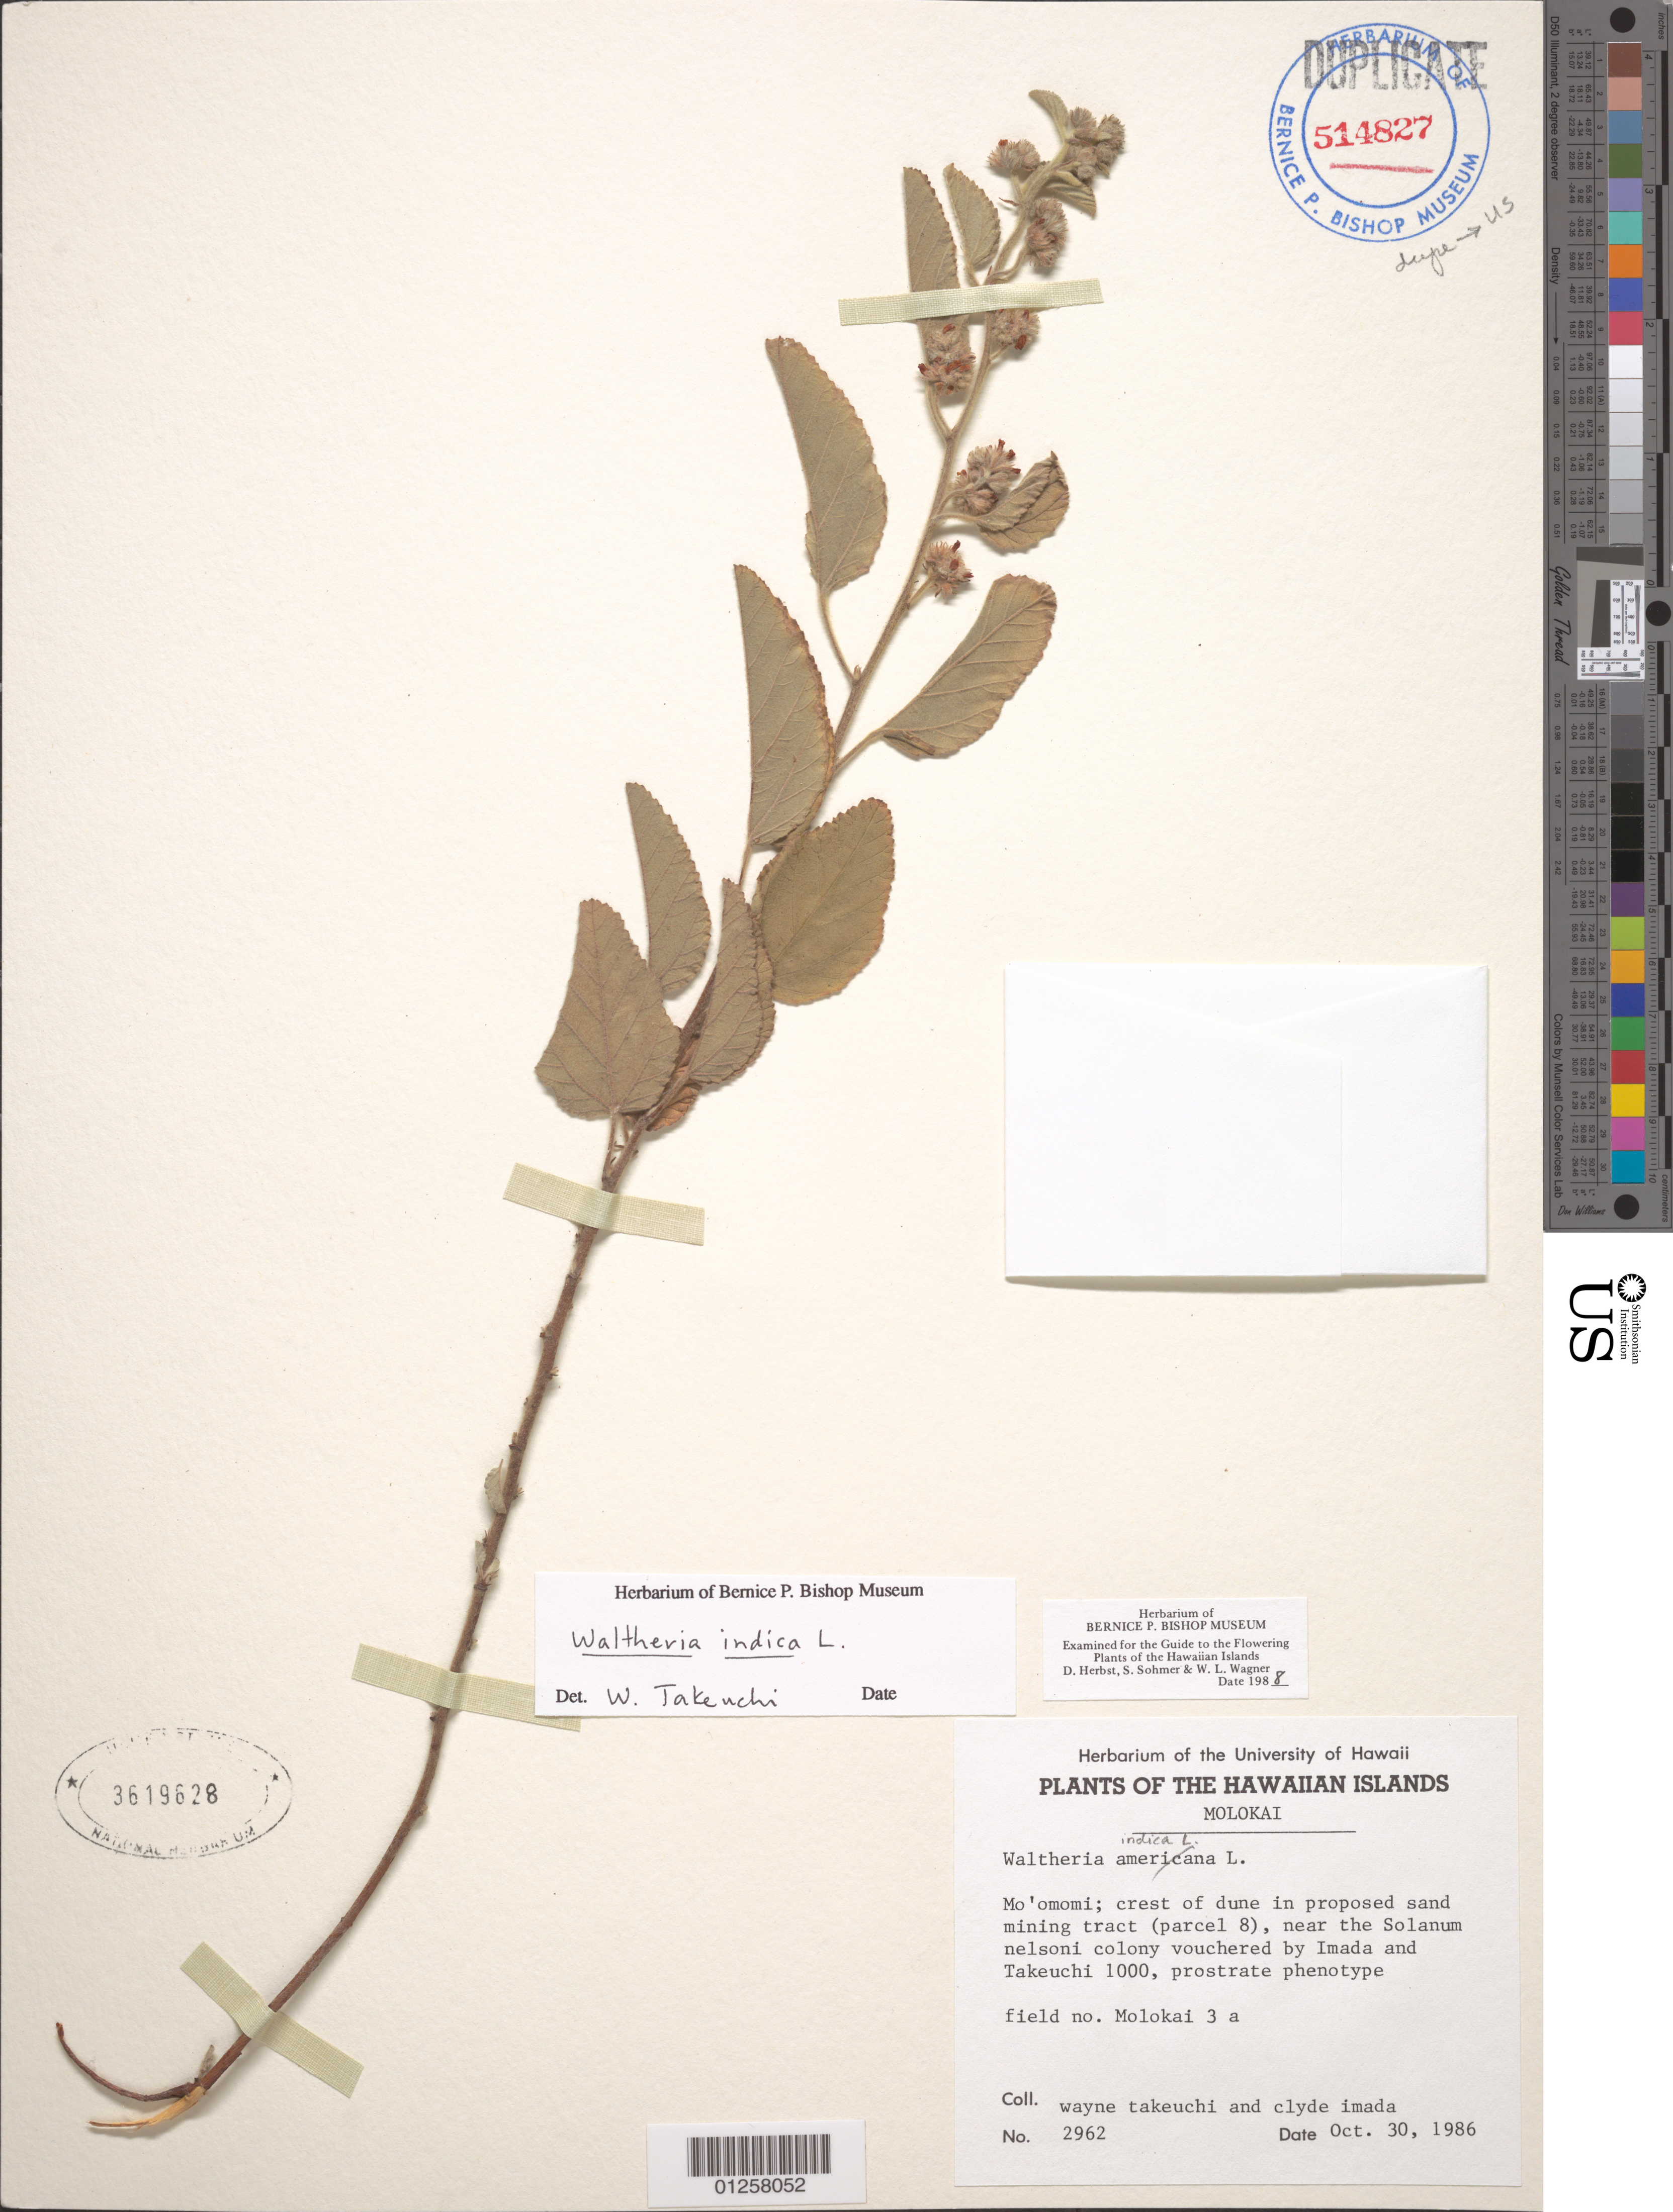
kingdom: Plantae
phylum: Tracheophyta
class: Magnoliopsida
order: Malvales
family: Malvaceae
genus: Waltheria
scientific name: Waltheria indica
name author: L.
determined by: Takeuchi, W.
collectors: W. Takeuchi & C. Imada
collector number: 2962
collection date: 1986-10-30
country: United States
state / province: Hawaii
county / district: Maui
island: Moloka'i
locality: Mo'omomi; crest of dune in proposed sand mining tract (parcel 8).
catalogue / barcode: US 3619628